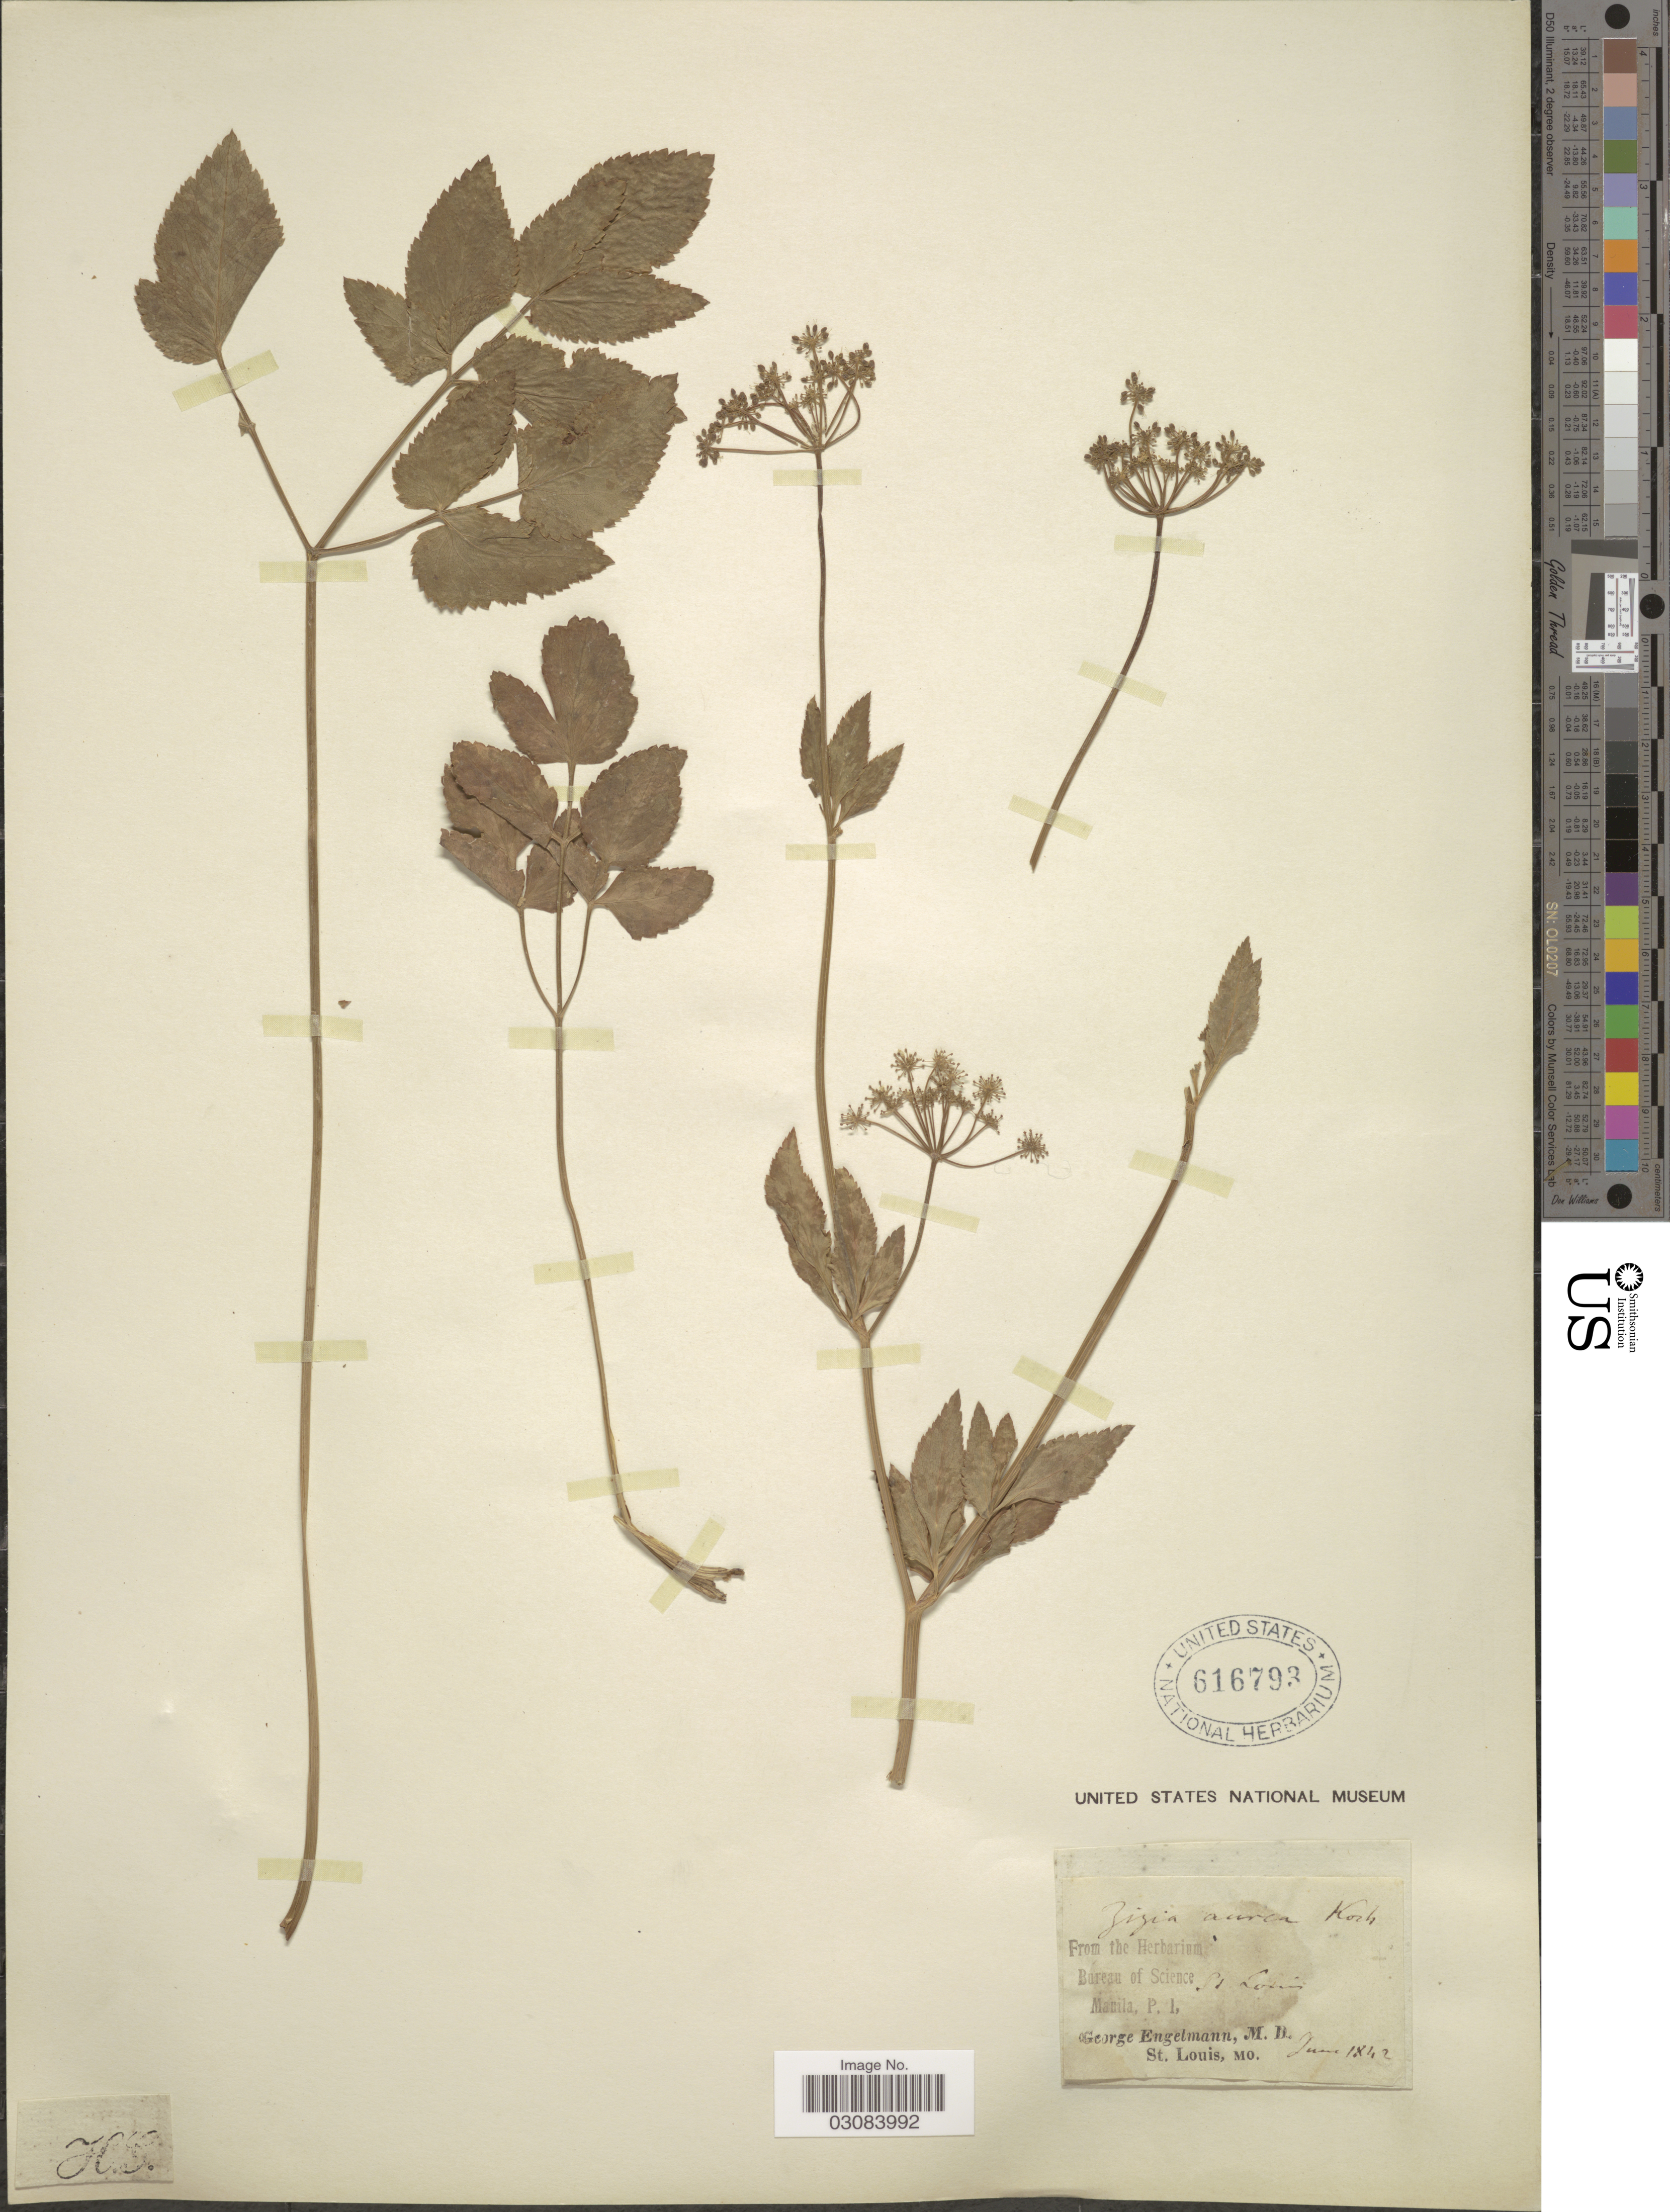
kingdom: Plantae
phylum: Tracheophyta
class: Magnoliopsida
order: Apiales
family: Apiaceae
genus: Zizia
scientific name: Zizia aurea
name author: (L.) Koch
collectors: G. Engelmann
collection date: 1842-06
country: United States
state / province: Missouri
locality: St. Louis.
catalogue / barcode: US 616793